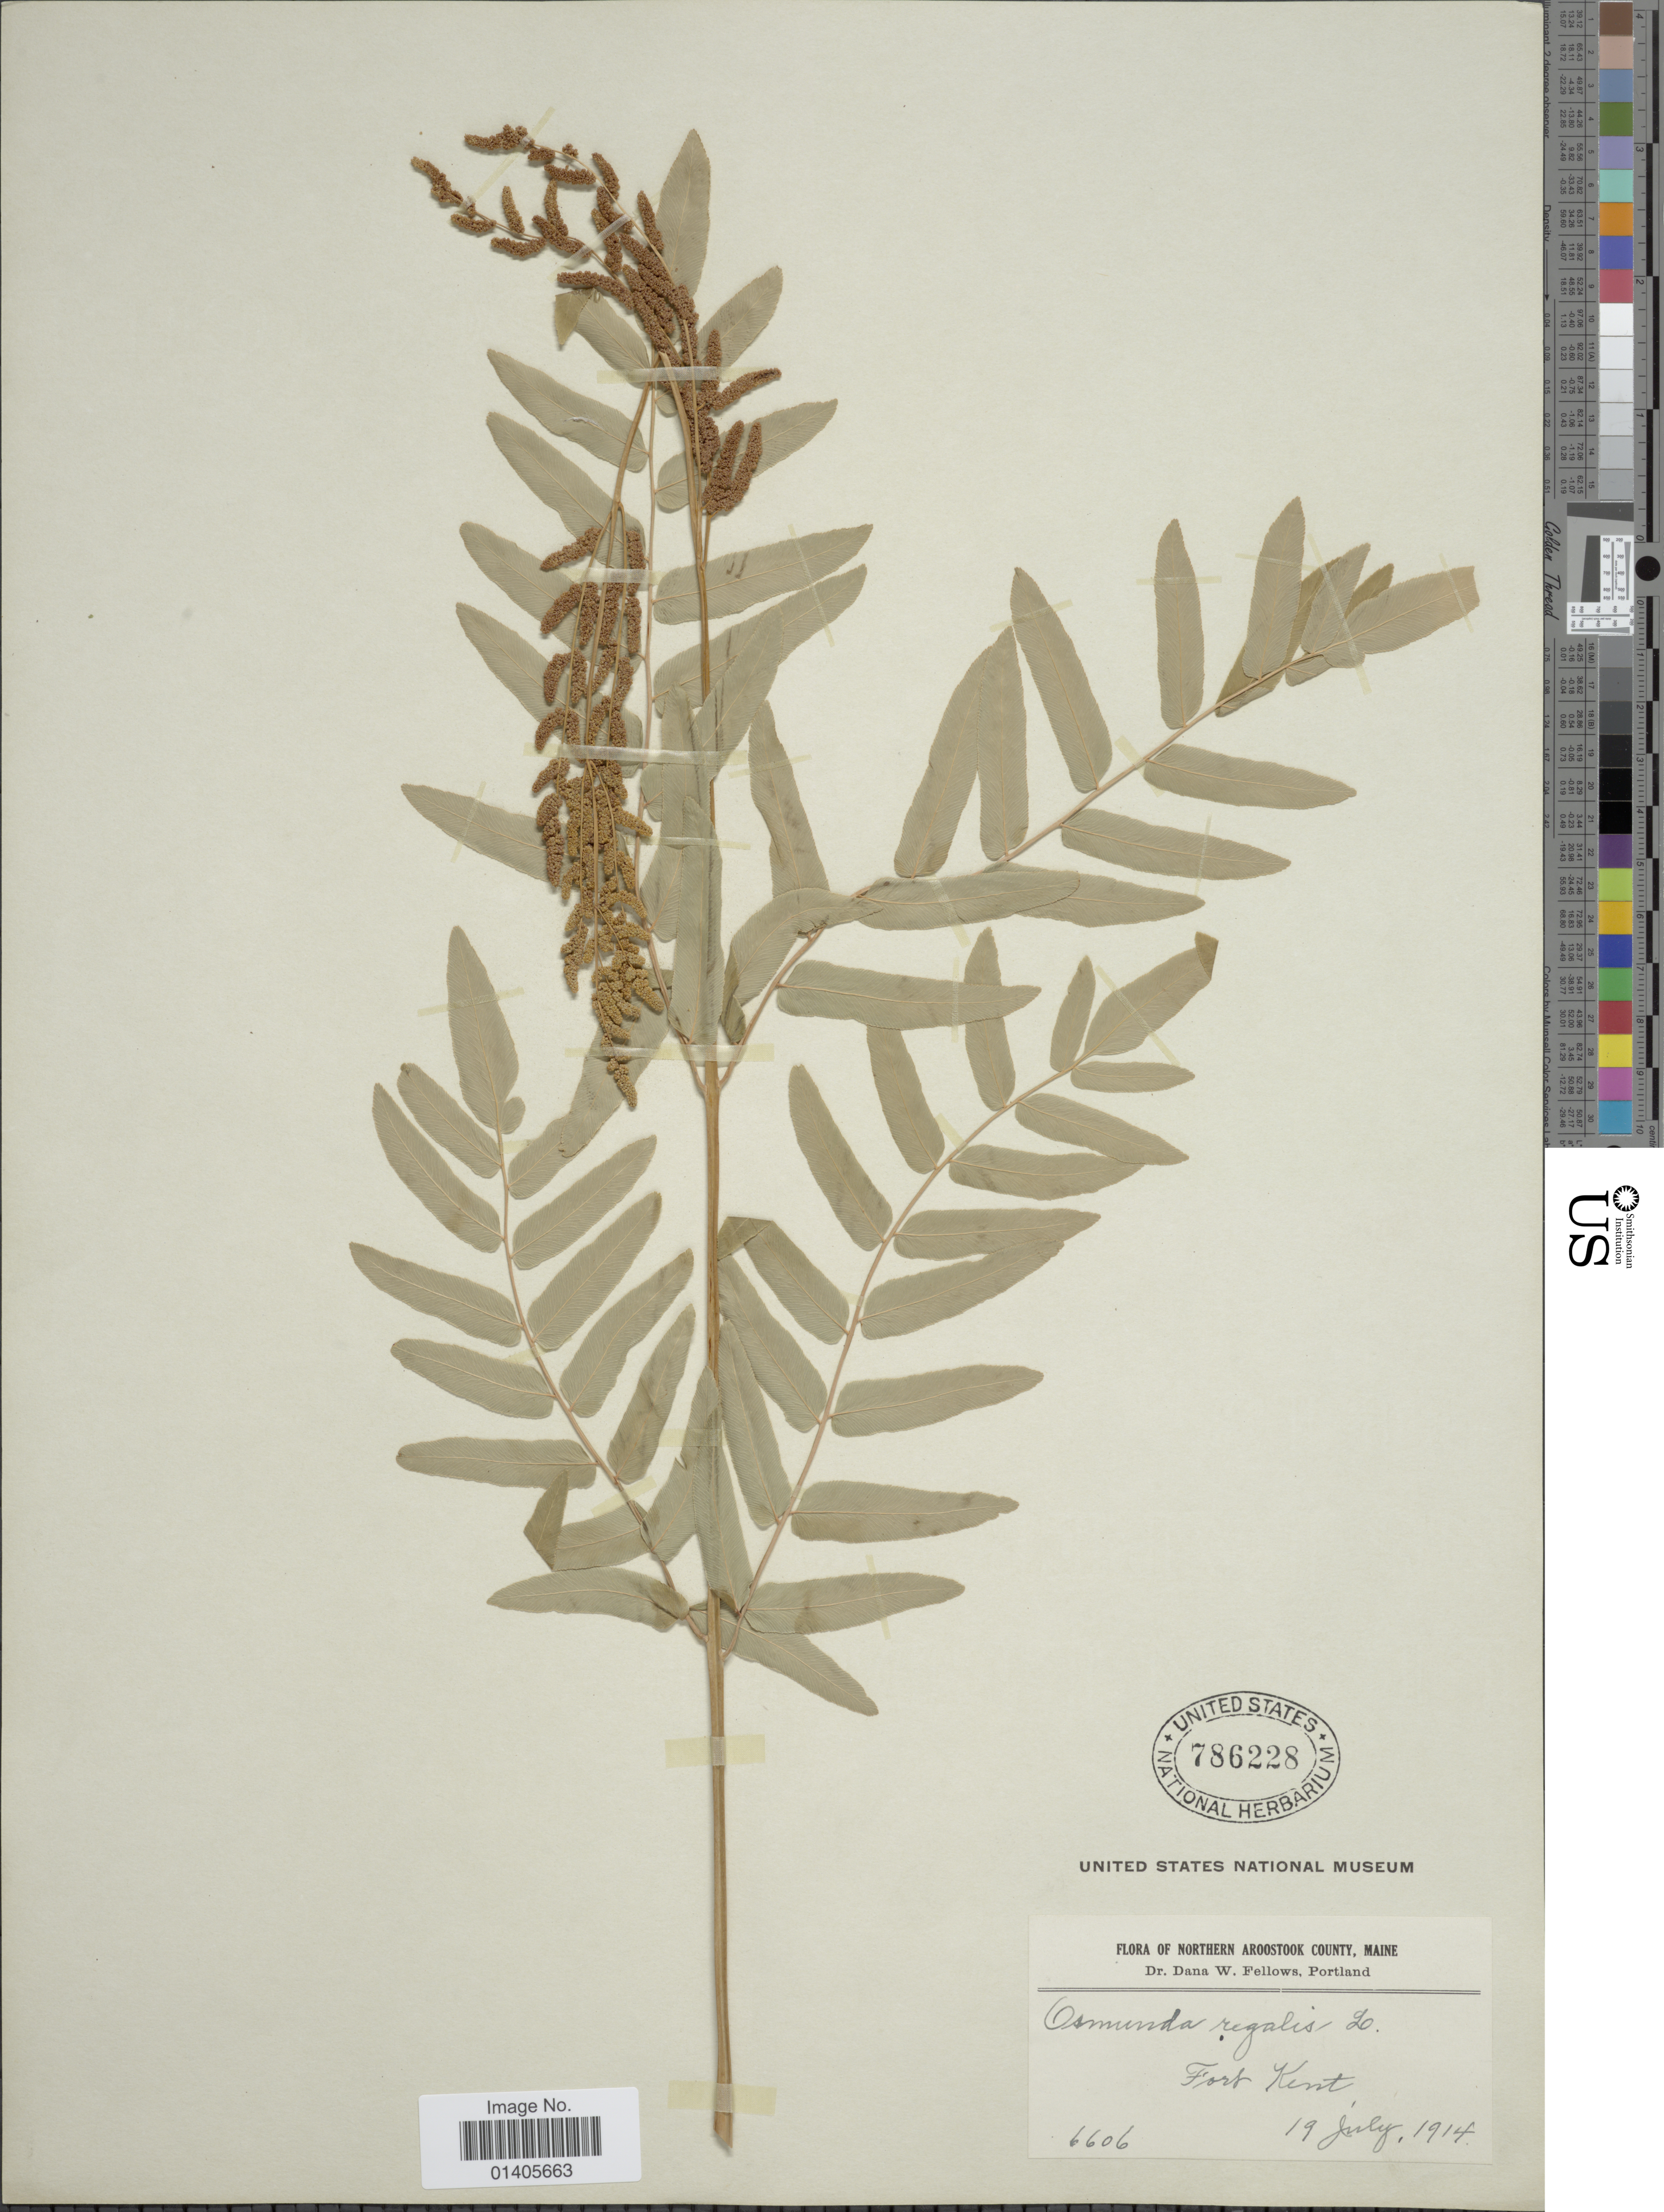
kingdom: Plantae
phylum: Tracheophyta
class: Polypodiopsida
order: Osmundales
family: Osmundaceae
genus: Osmunda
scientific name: Osmunda regalis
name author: L.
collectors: D. W. Fellows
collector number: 6606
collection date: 1914-07-19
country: United States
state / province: Maine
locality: Northern Aroostook County, Fort Kent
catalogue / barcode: US 786228